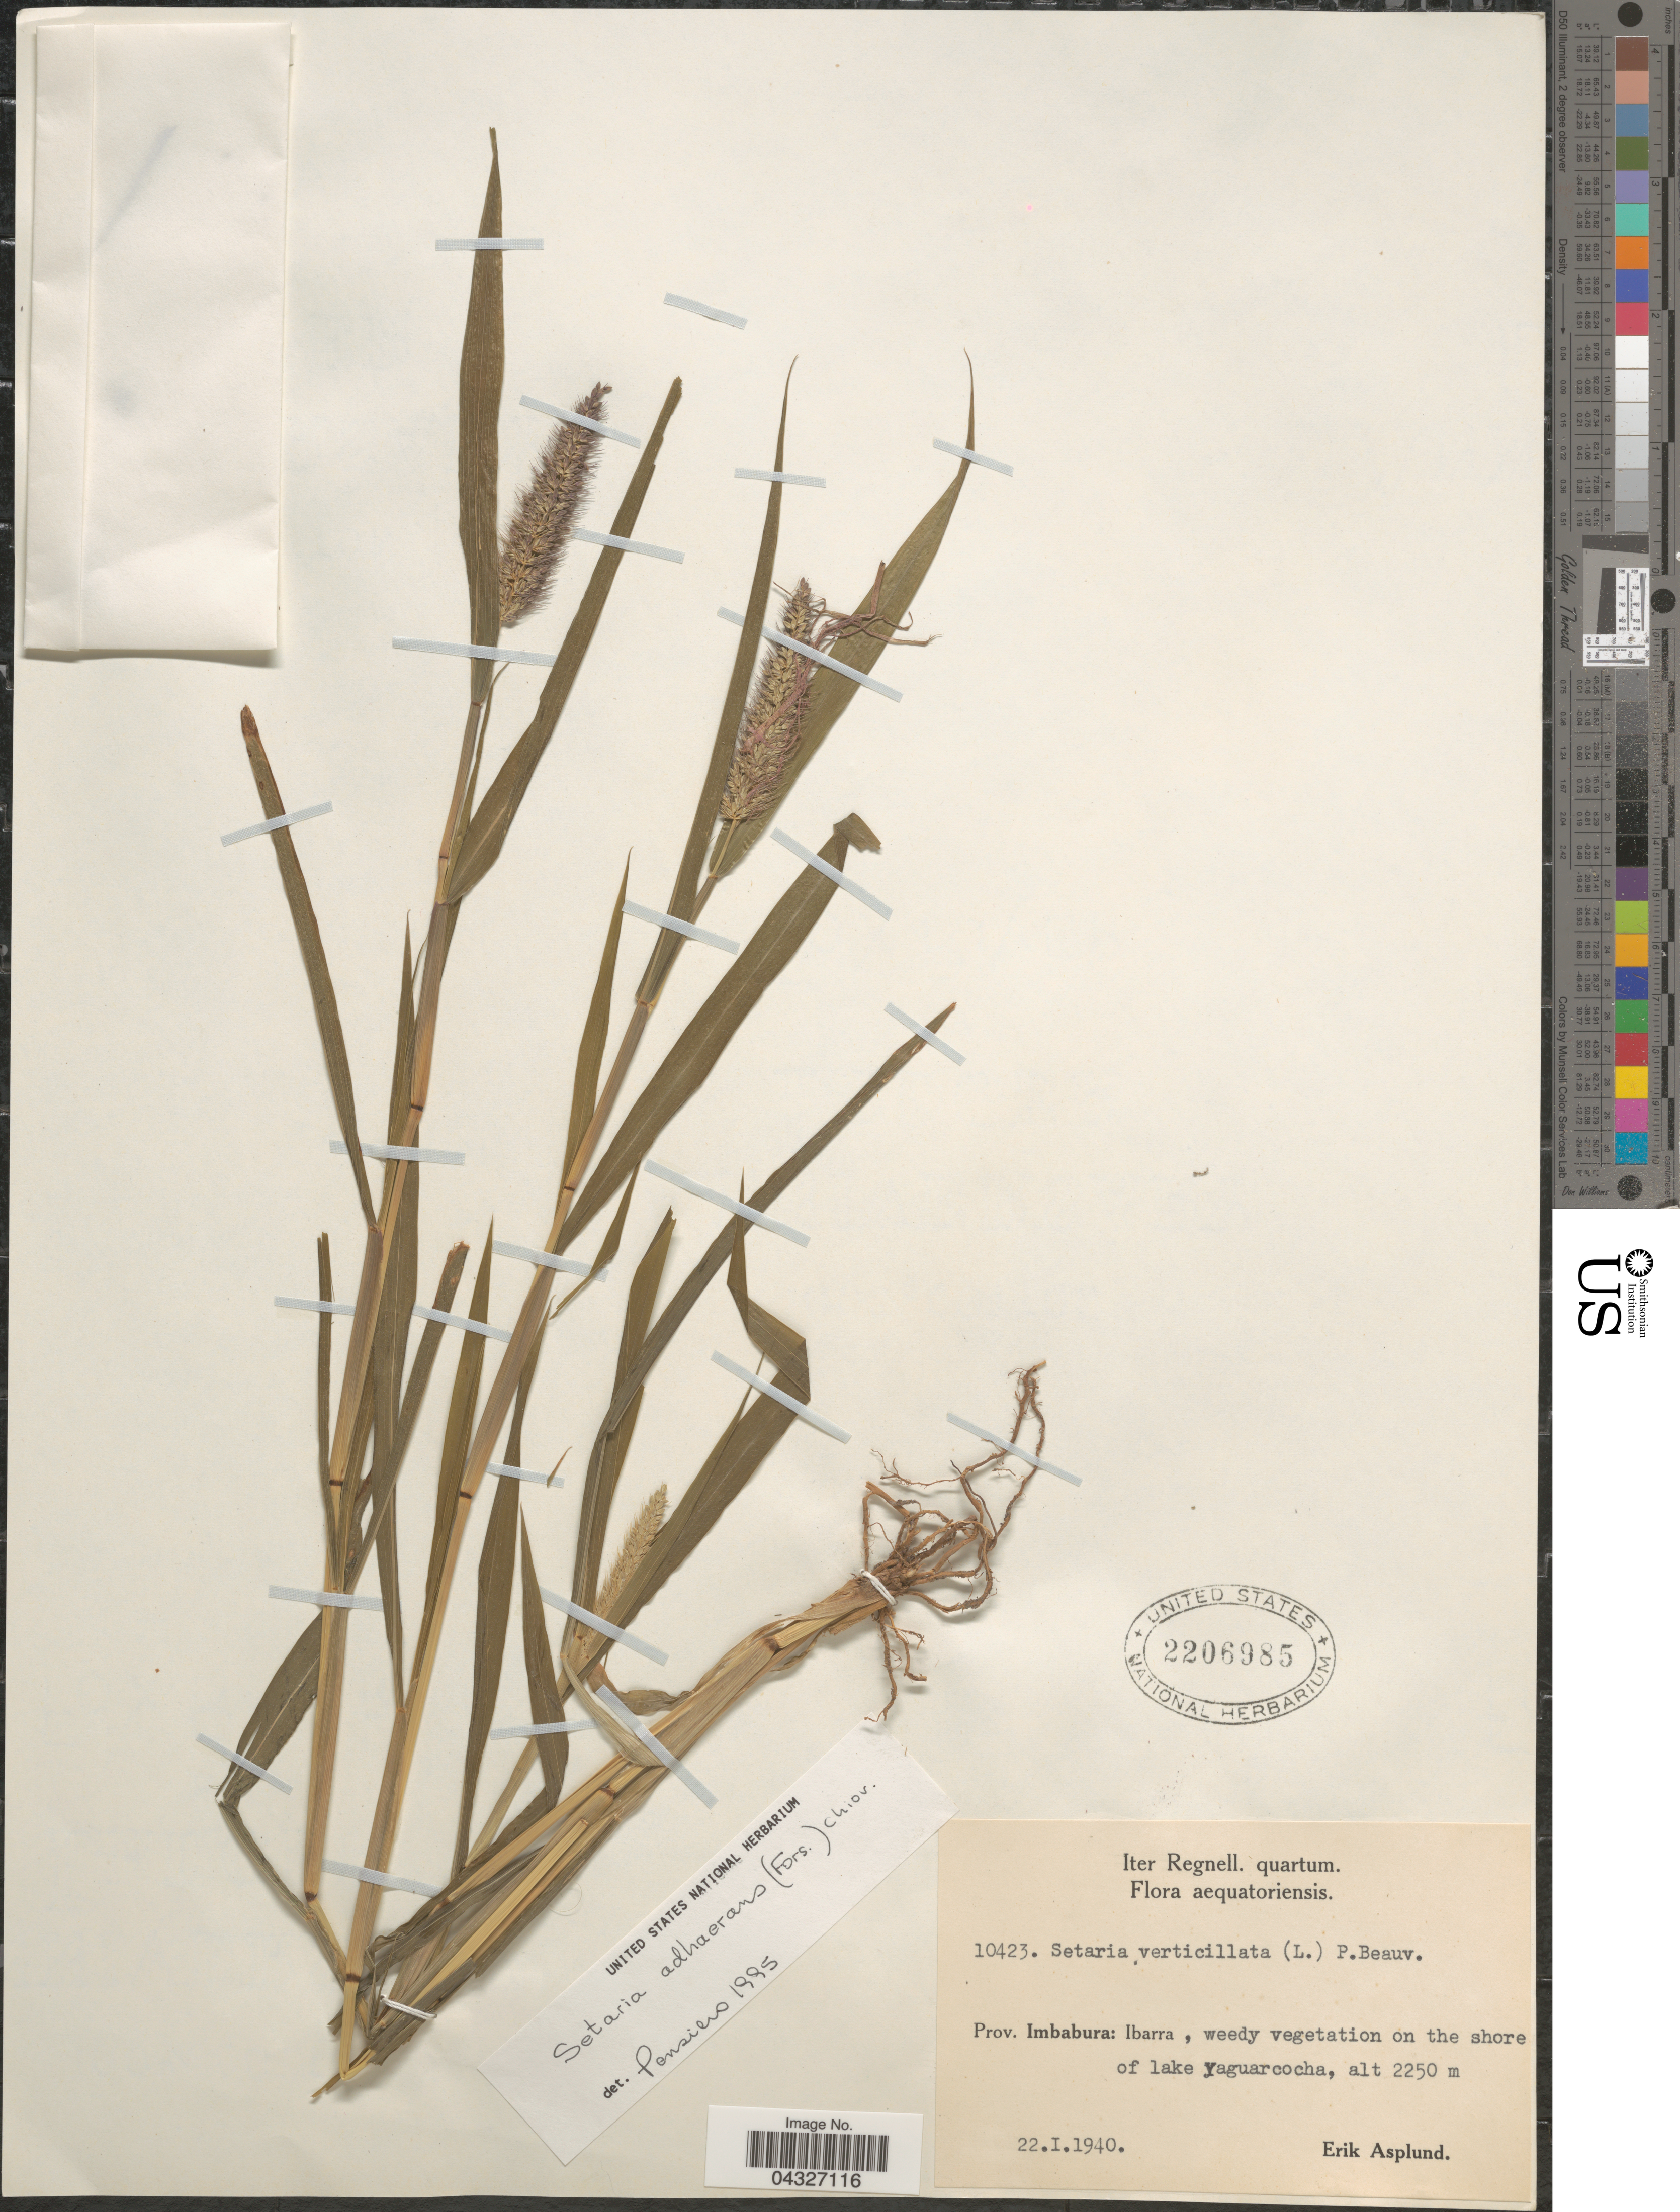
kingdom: Plantae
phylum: Tracheophyta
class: Liliopsida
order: Poales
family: Poaceae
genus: Setaria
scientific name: Setaria adhaerens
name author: (Forssk.) Chiov.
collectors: E. Asplund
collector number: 10423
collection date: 1940-01-22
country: Ecuador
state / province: Imbabura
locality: Iter Regnell. quartum. Ibarra, weedy vegetation on the shore of lake Yaguarcocha.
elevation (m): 2250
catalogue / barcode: US 2206985